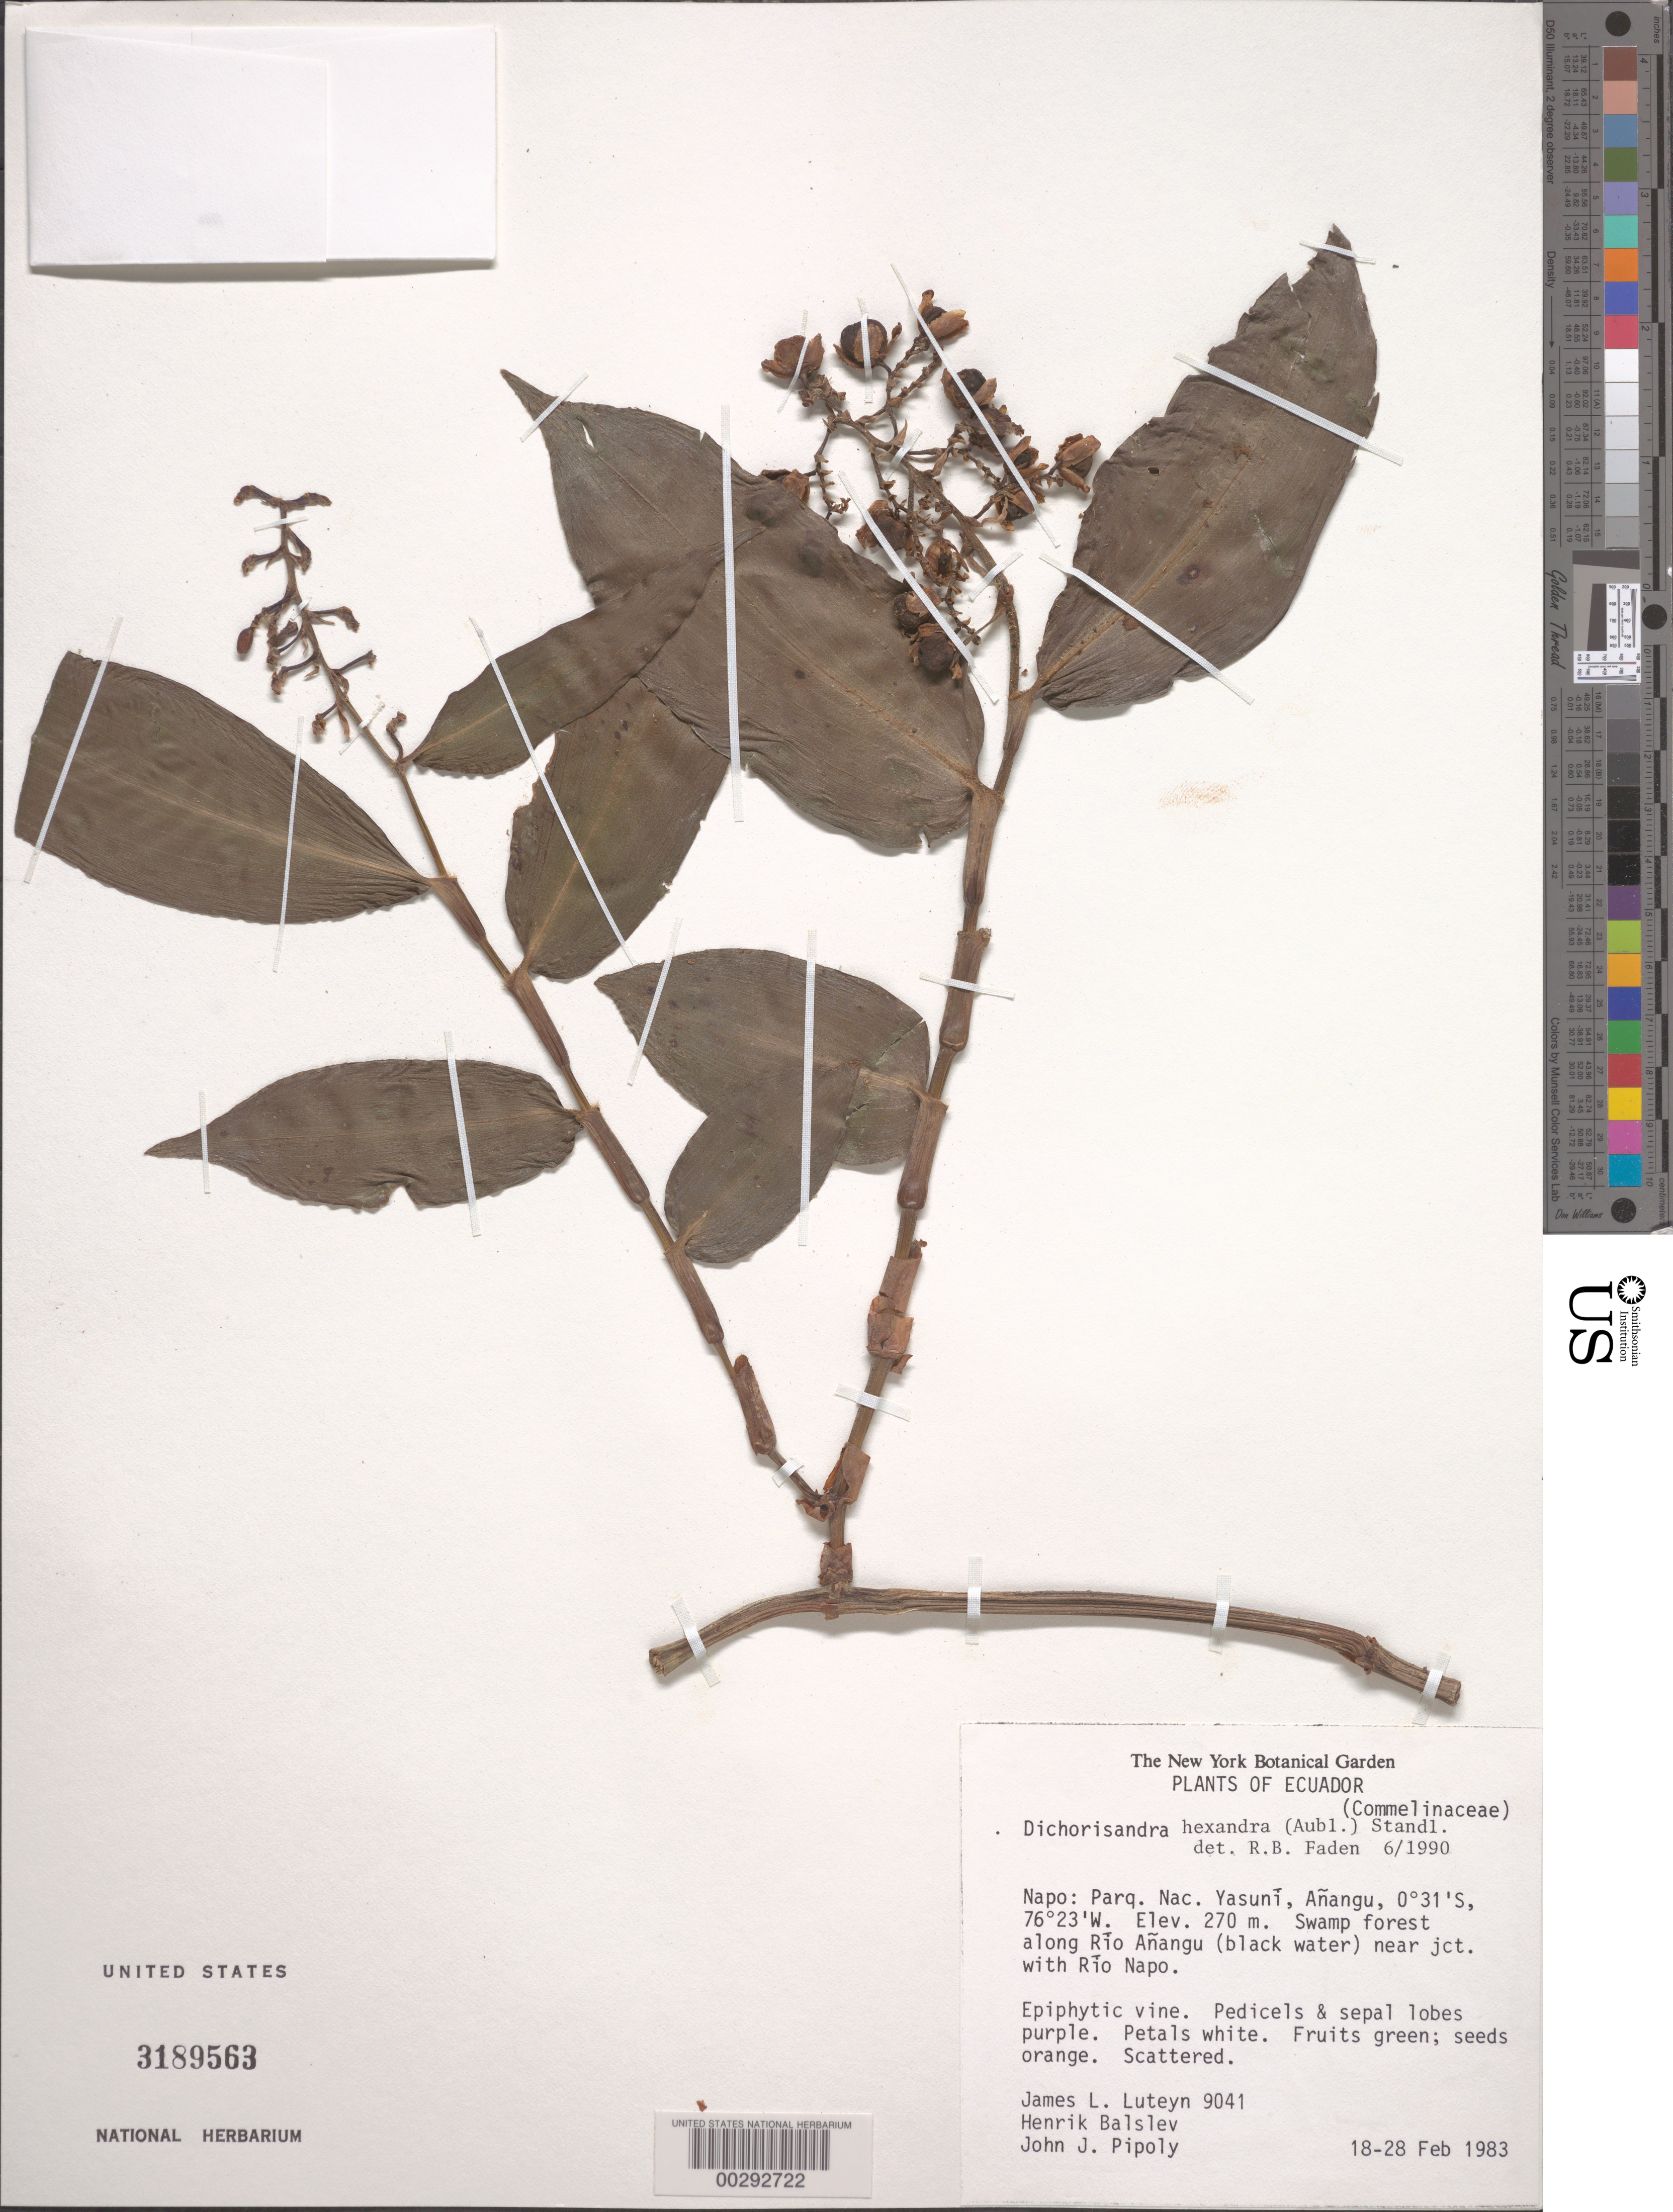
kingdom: Plantae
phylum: Tracheophyta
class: Liliopsida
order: Commelinales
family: Commelinaceae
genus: Dichorisandra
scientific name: Dichorisandra hexandra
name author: (Aubl.) Standl.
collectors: J. L. Luteyn, H. Balslev & J. J. Pipoly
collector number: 9041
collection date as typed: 18 Feb 1983 to 28 Feb 1983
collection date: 1983-02-18/1983-02-28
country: Ecuador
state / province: Napo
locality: Añangu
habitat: Black water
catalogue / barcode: US 3189563